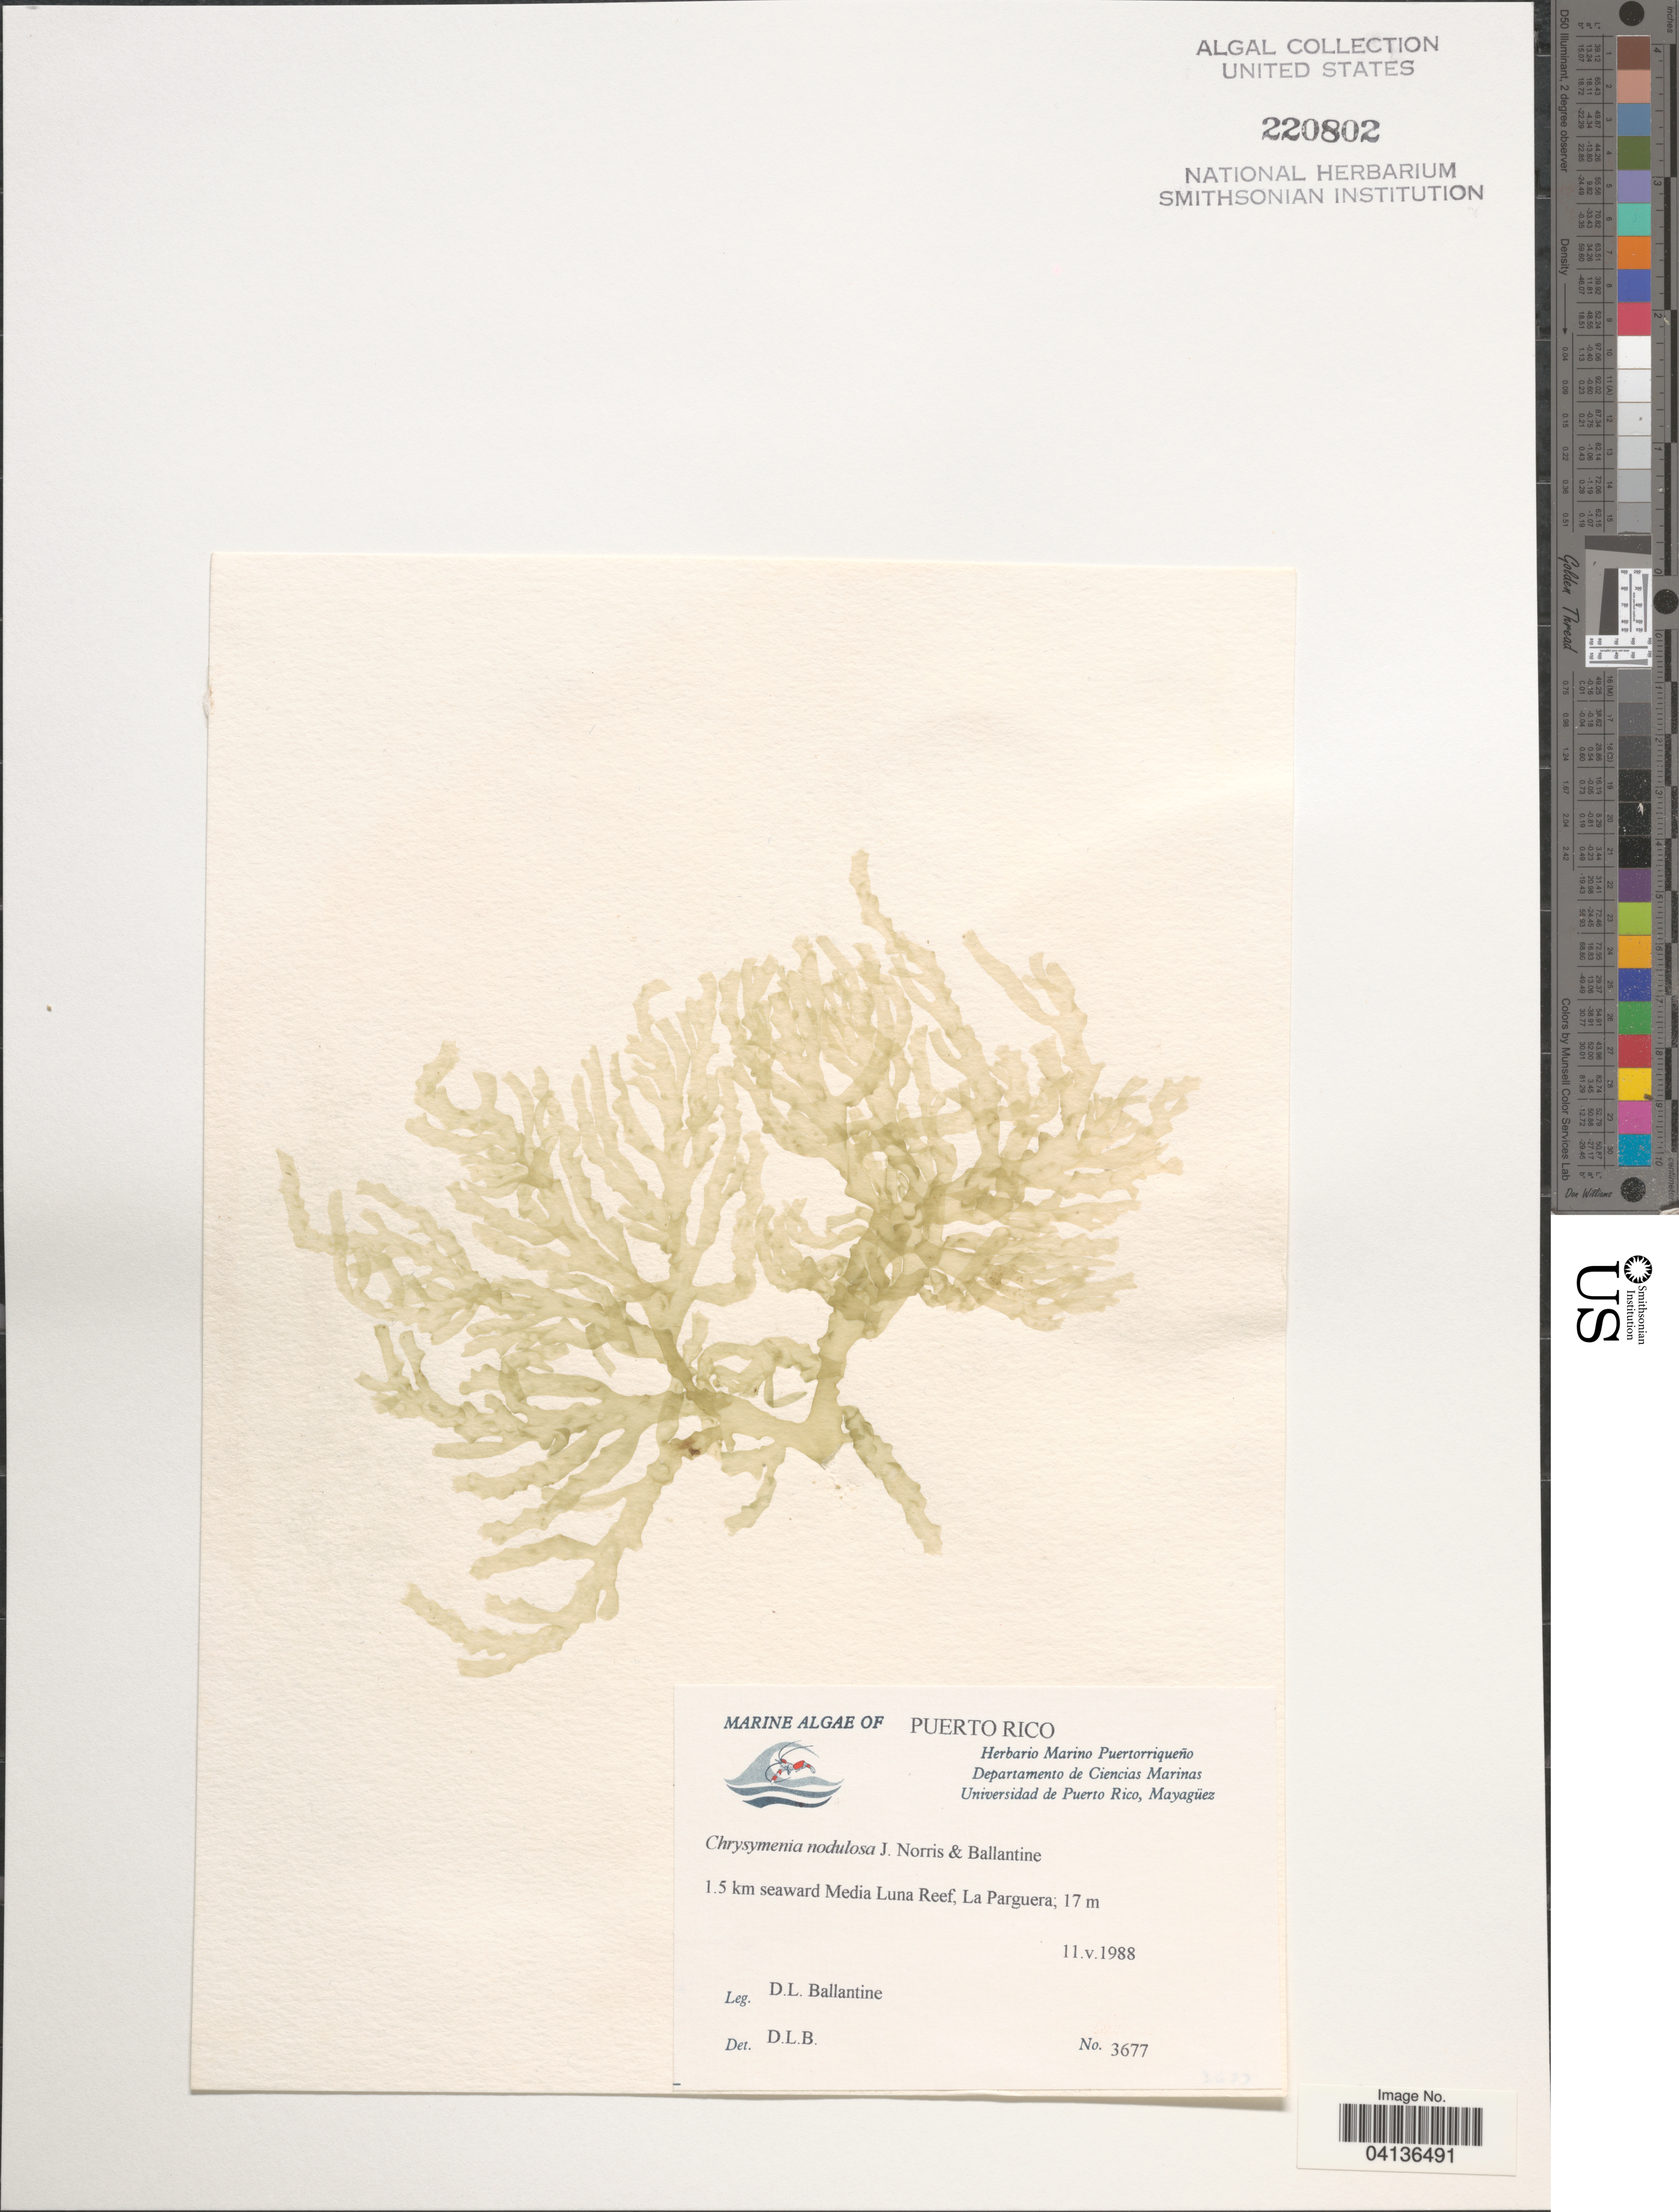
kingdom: Plantae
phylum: Rhodophyta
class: Florideophyceae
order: Rhodymeniales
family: Rhodymeniaceae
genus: Chrysymenia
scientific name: Chrysymenia nodulosa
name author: J.N. Norris & D.L. Ballant.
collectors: D.L. Ballantine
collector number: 3677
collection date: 1988-05-11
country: Puerto Rico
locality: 1.5 km seaward Media Luna Reef, La Parguera.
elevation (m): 17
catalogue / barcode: US 220802